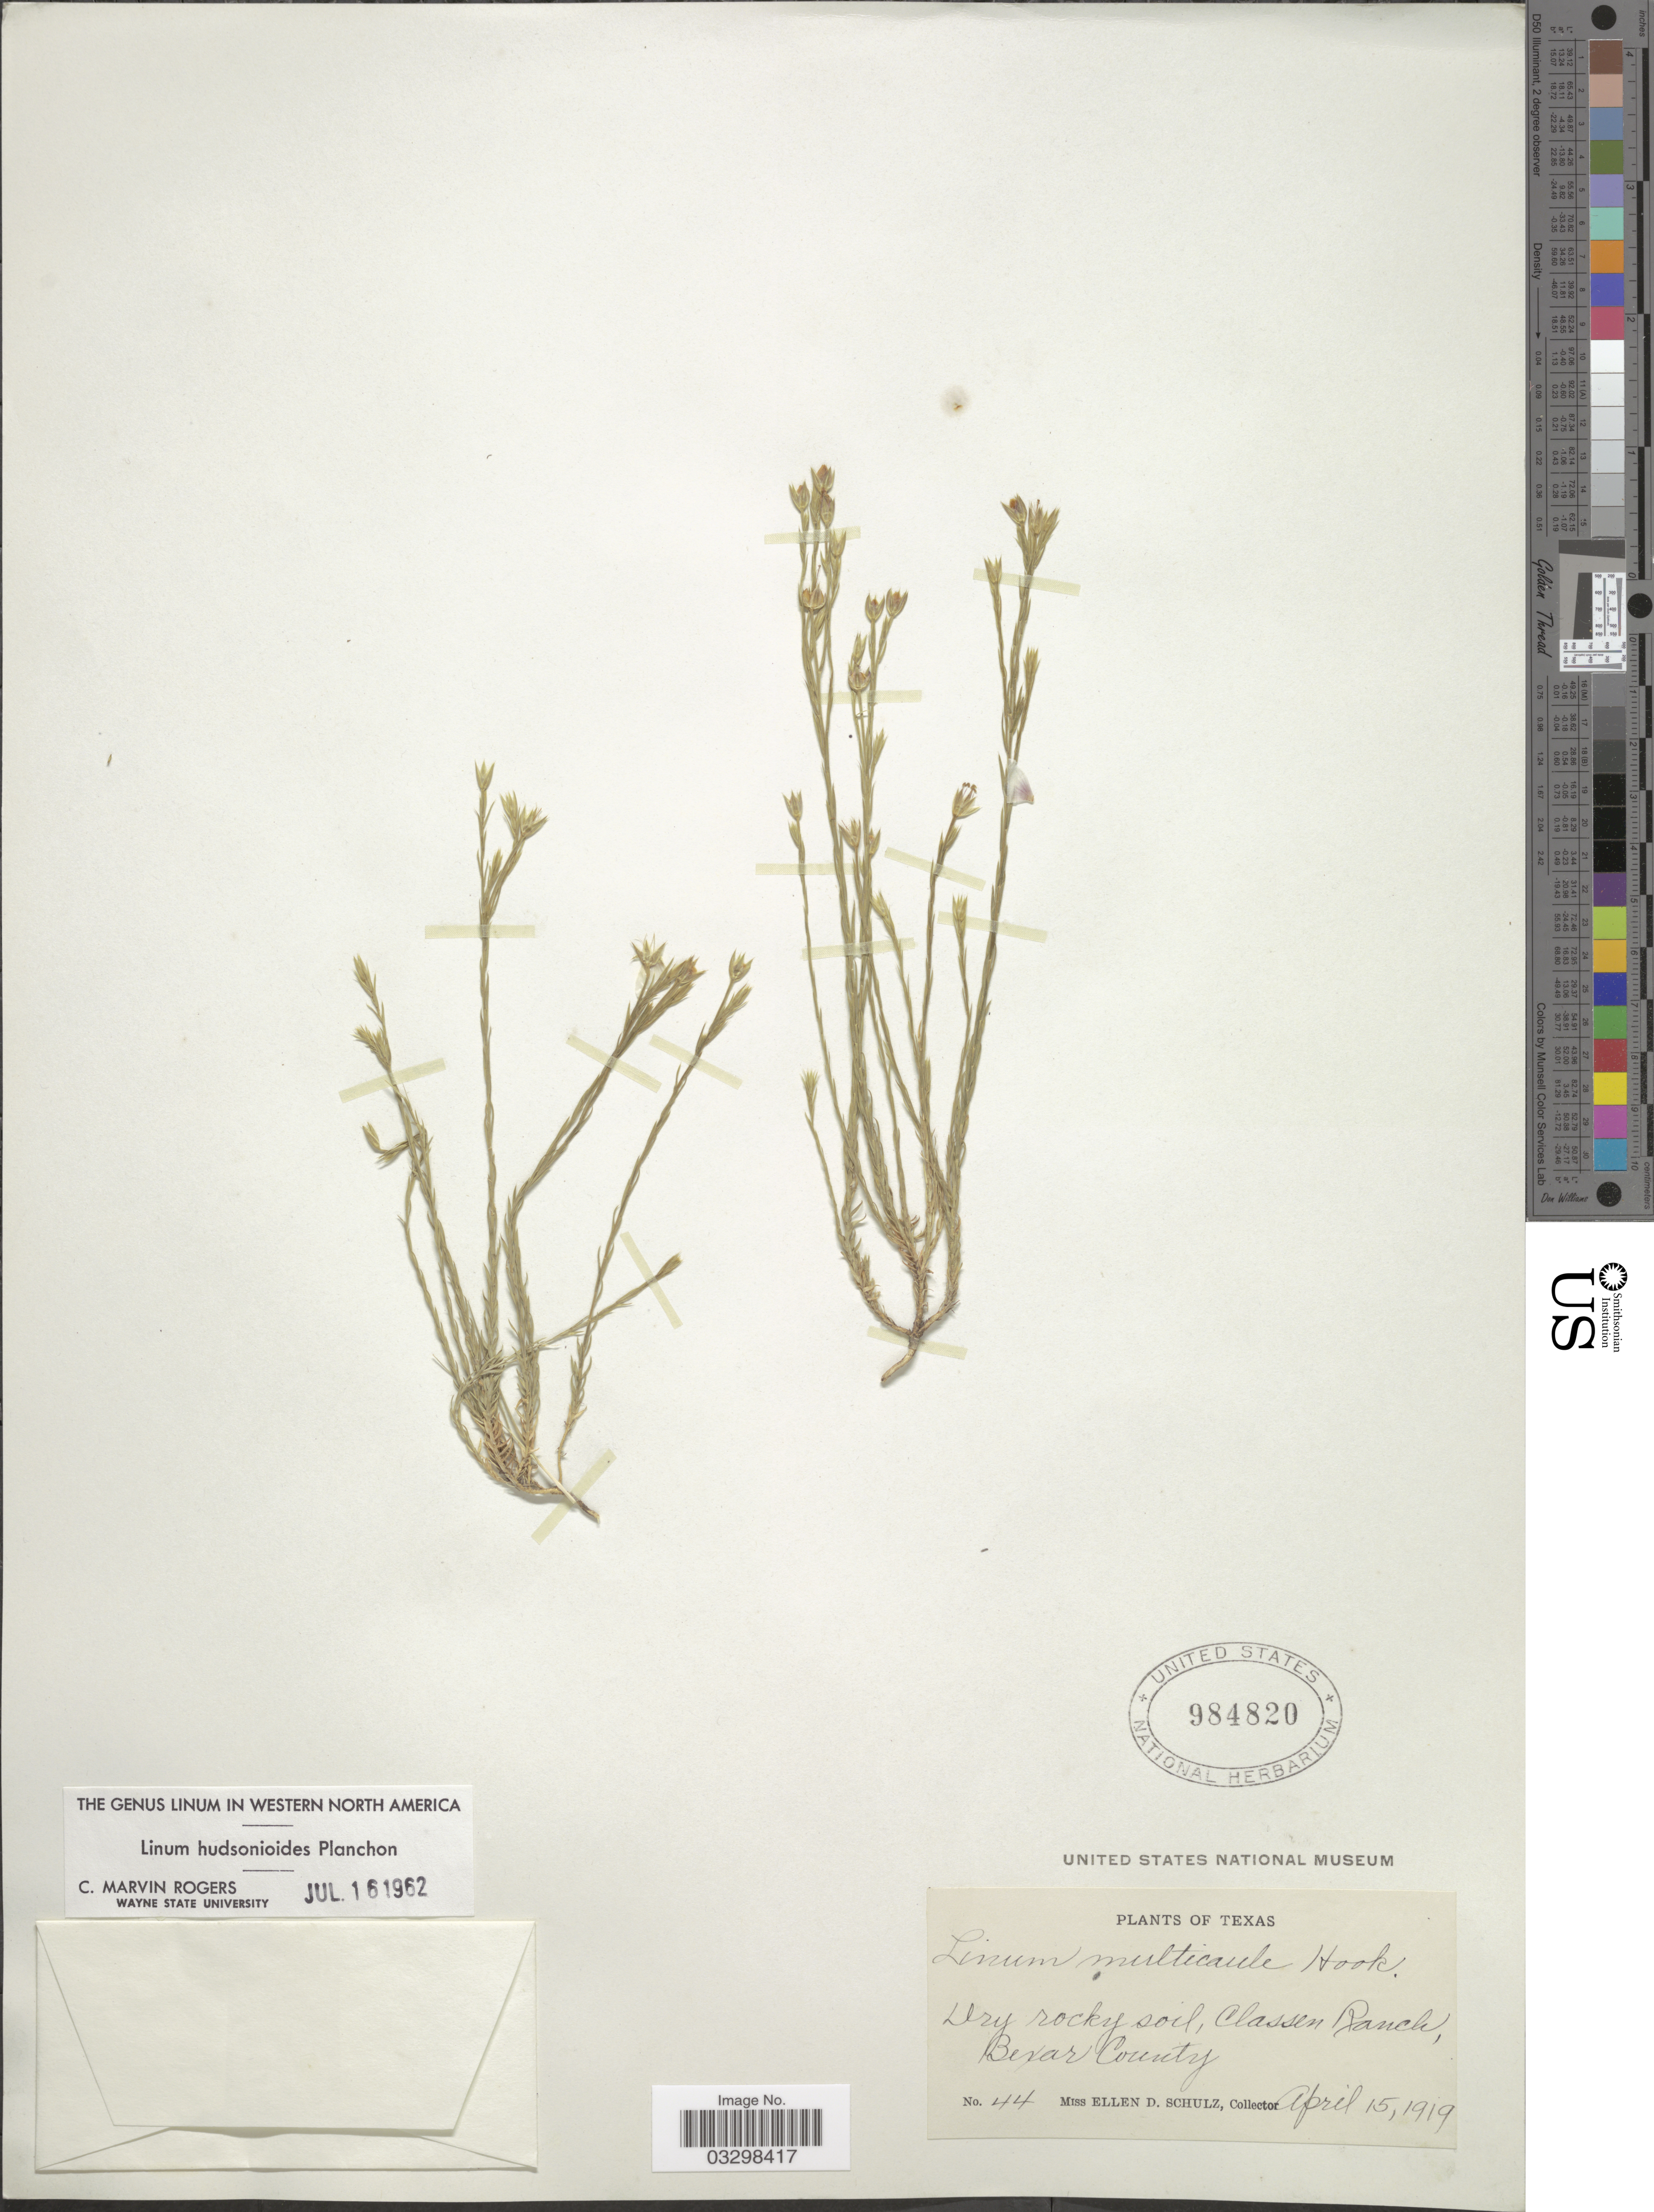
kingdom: Plantae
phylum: Tracheophyta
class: Magnoliopsida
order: Malpighiales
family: Linaceae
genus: Linum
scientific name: Linum hudsonioides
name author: Planch.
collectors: E. D. Schulz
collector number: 44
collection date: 1919-04-15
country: United States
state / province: Texas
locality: Classen Ranch, Bexar County.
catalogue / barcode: US 984820